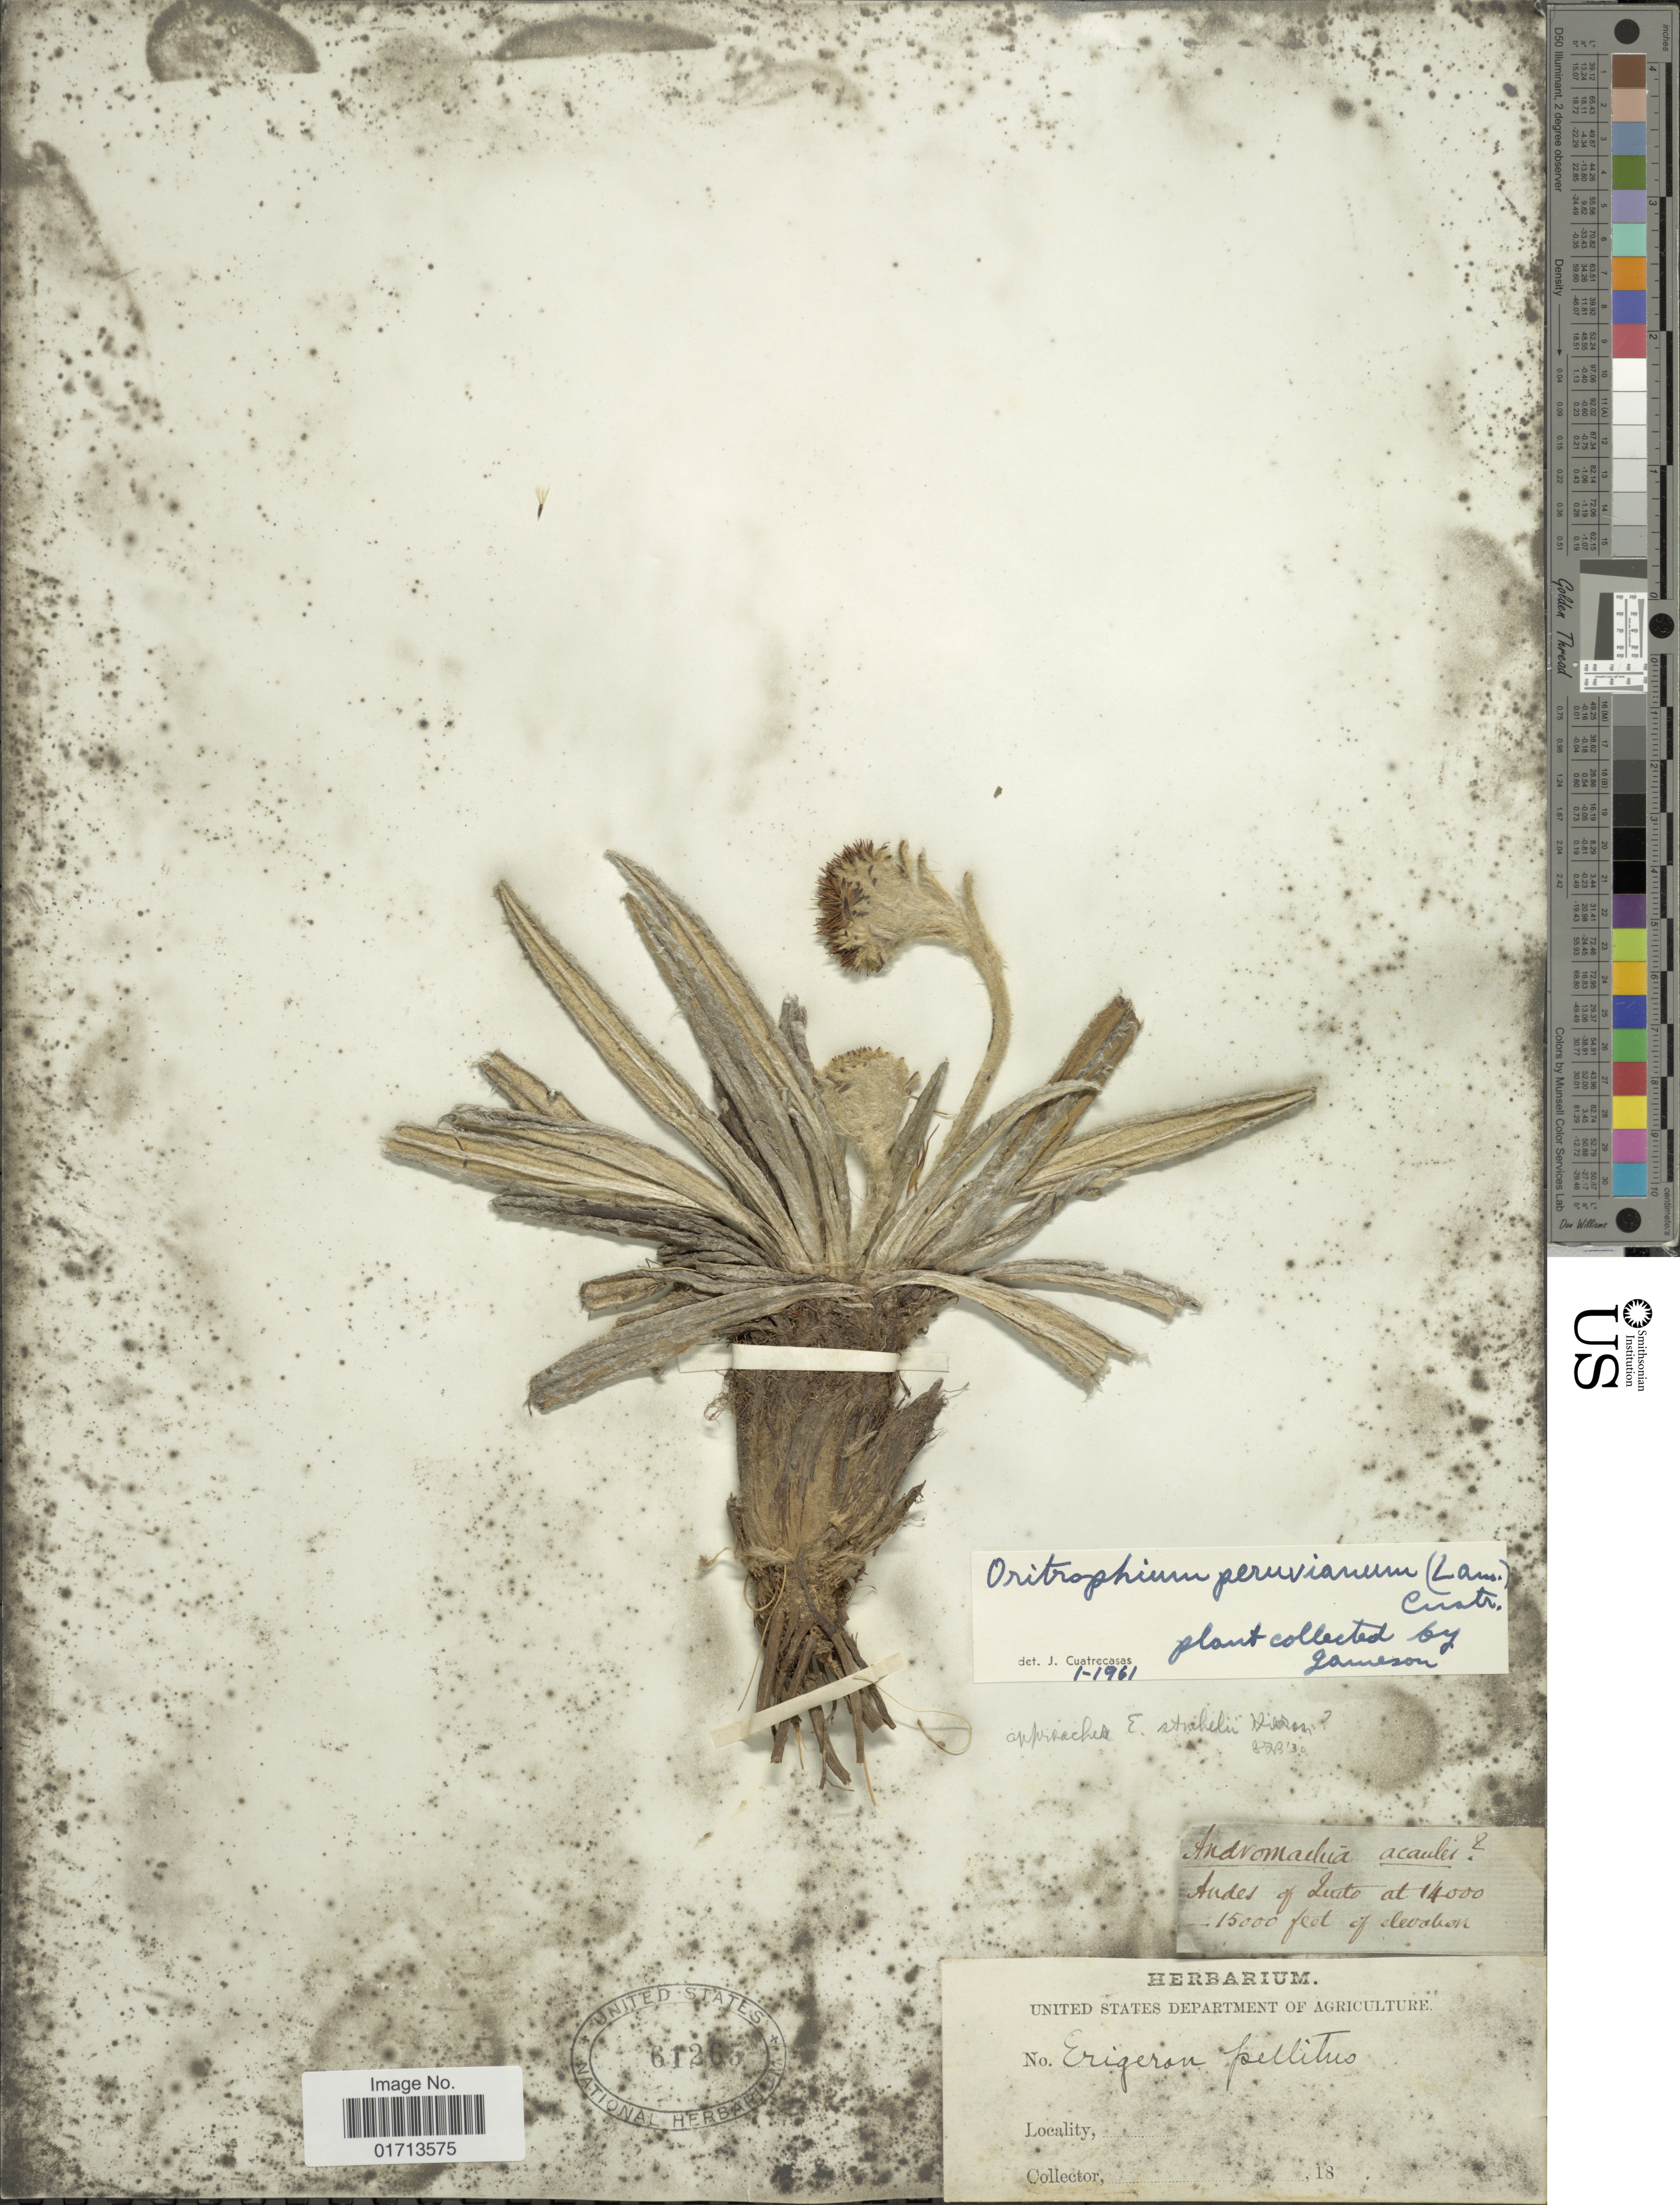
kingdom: Plantae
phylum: Tracheophyta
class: Magnoliopsida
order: Asterales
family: Asteraceae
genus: Oritrophium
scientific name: Oritrophium peruvianum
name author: (Lam.) Cuatrec.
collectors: Facchini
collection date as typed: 18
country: Ecuador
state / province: Pichincha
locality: Andes of Zuito.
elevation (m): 4267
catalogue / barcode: US 61265